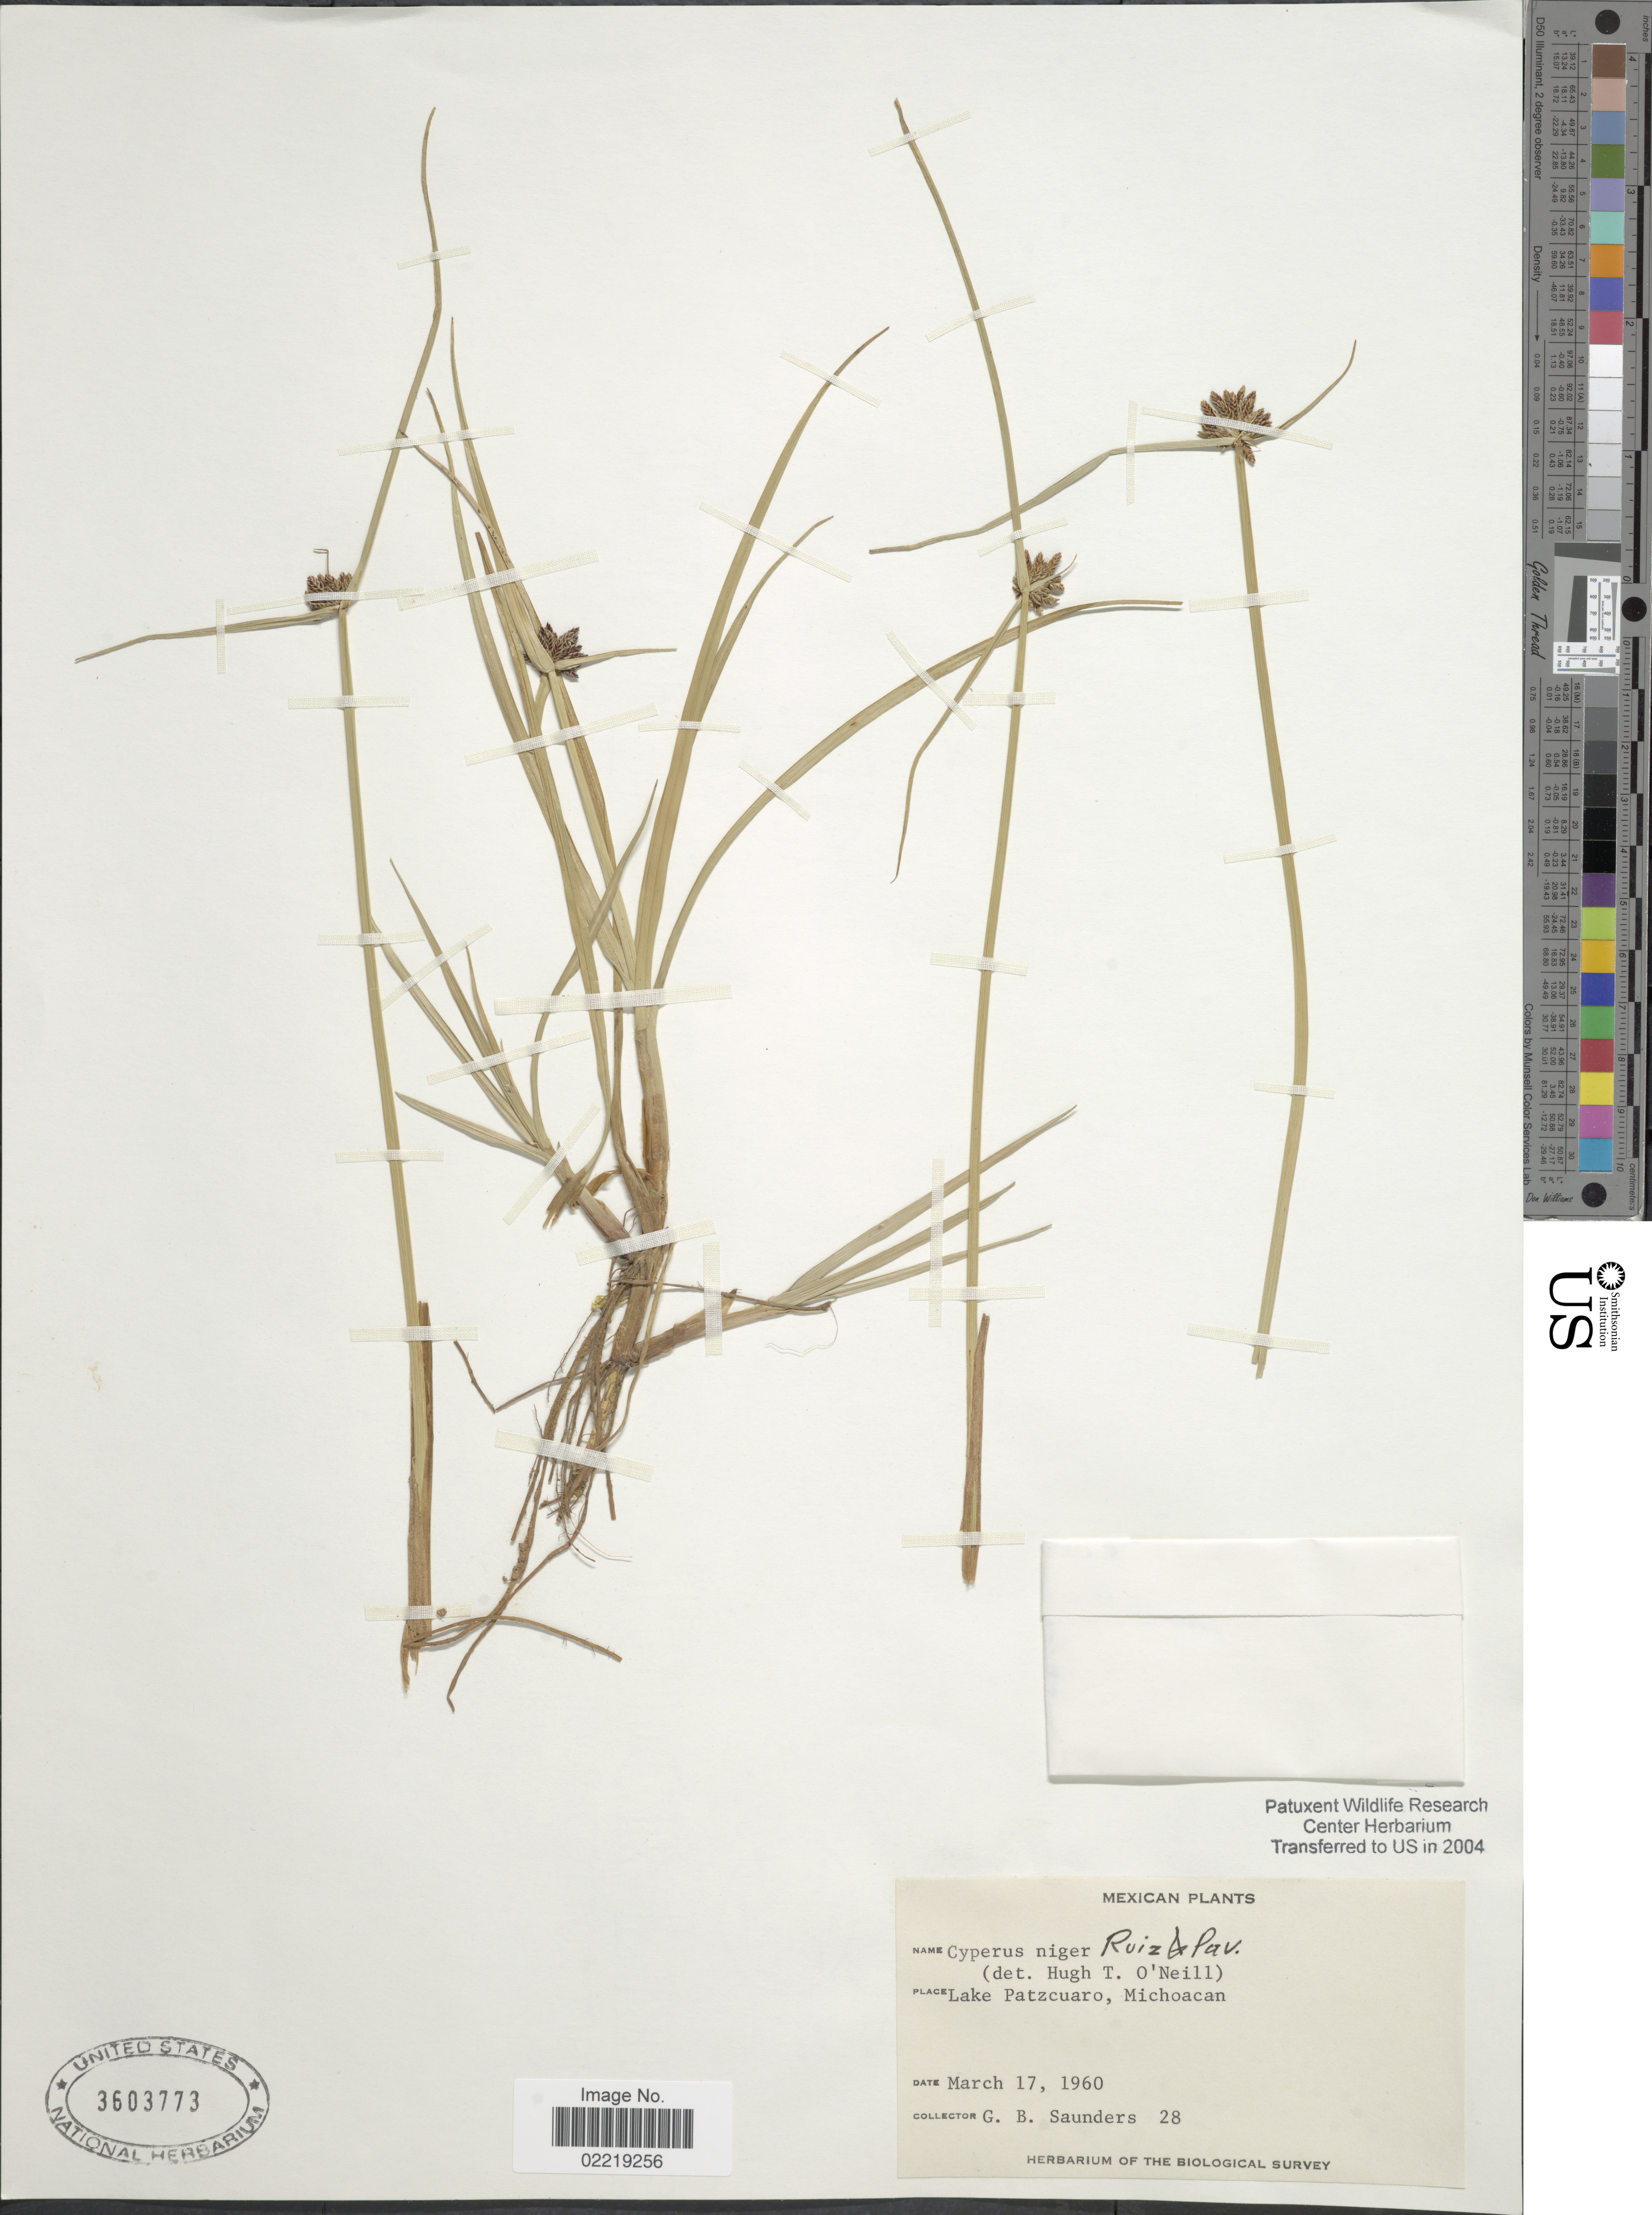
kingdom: Plantae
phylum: Tracheophyta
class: Liliopsida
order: Poales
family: Cyperaceae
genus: Cyperus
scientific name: Cyperus niger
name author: Ruiz & Pav.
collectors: G. B. Saunders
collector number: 28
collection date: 1960-03-17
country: Mexico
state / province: Michoacán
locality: Lake Patzcuaro, Michoacan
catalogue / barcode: US 3603773